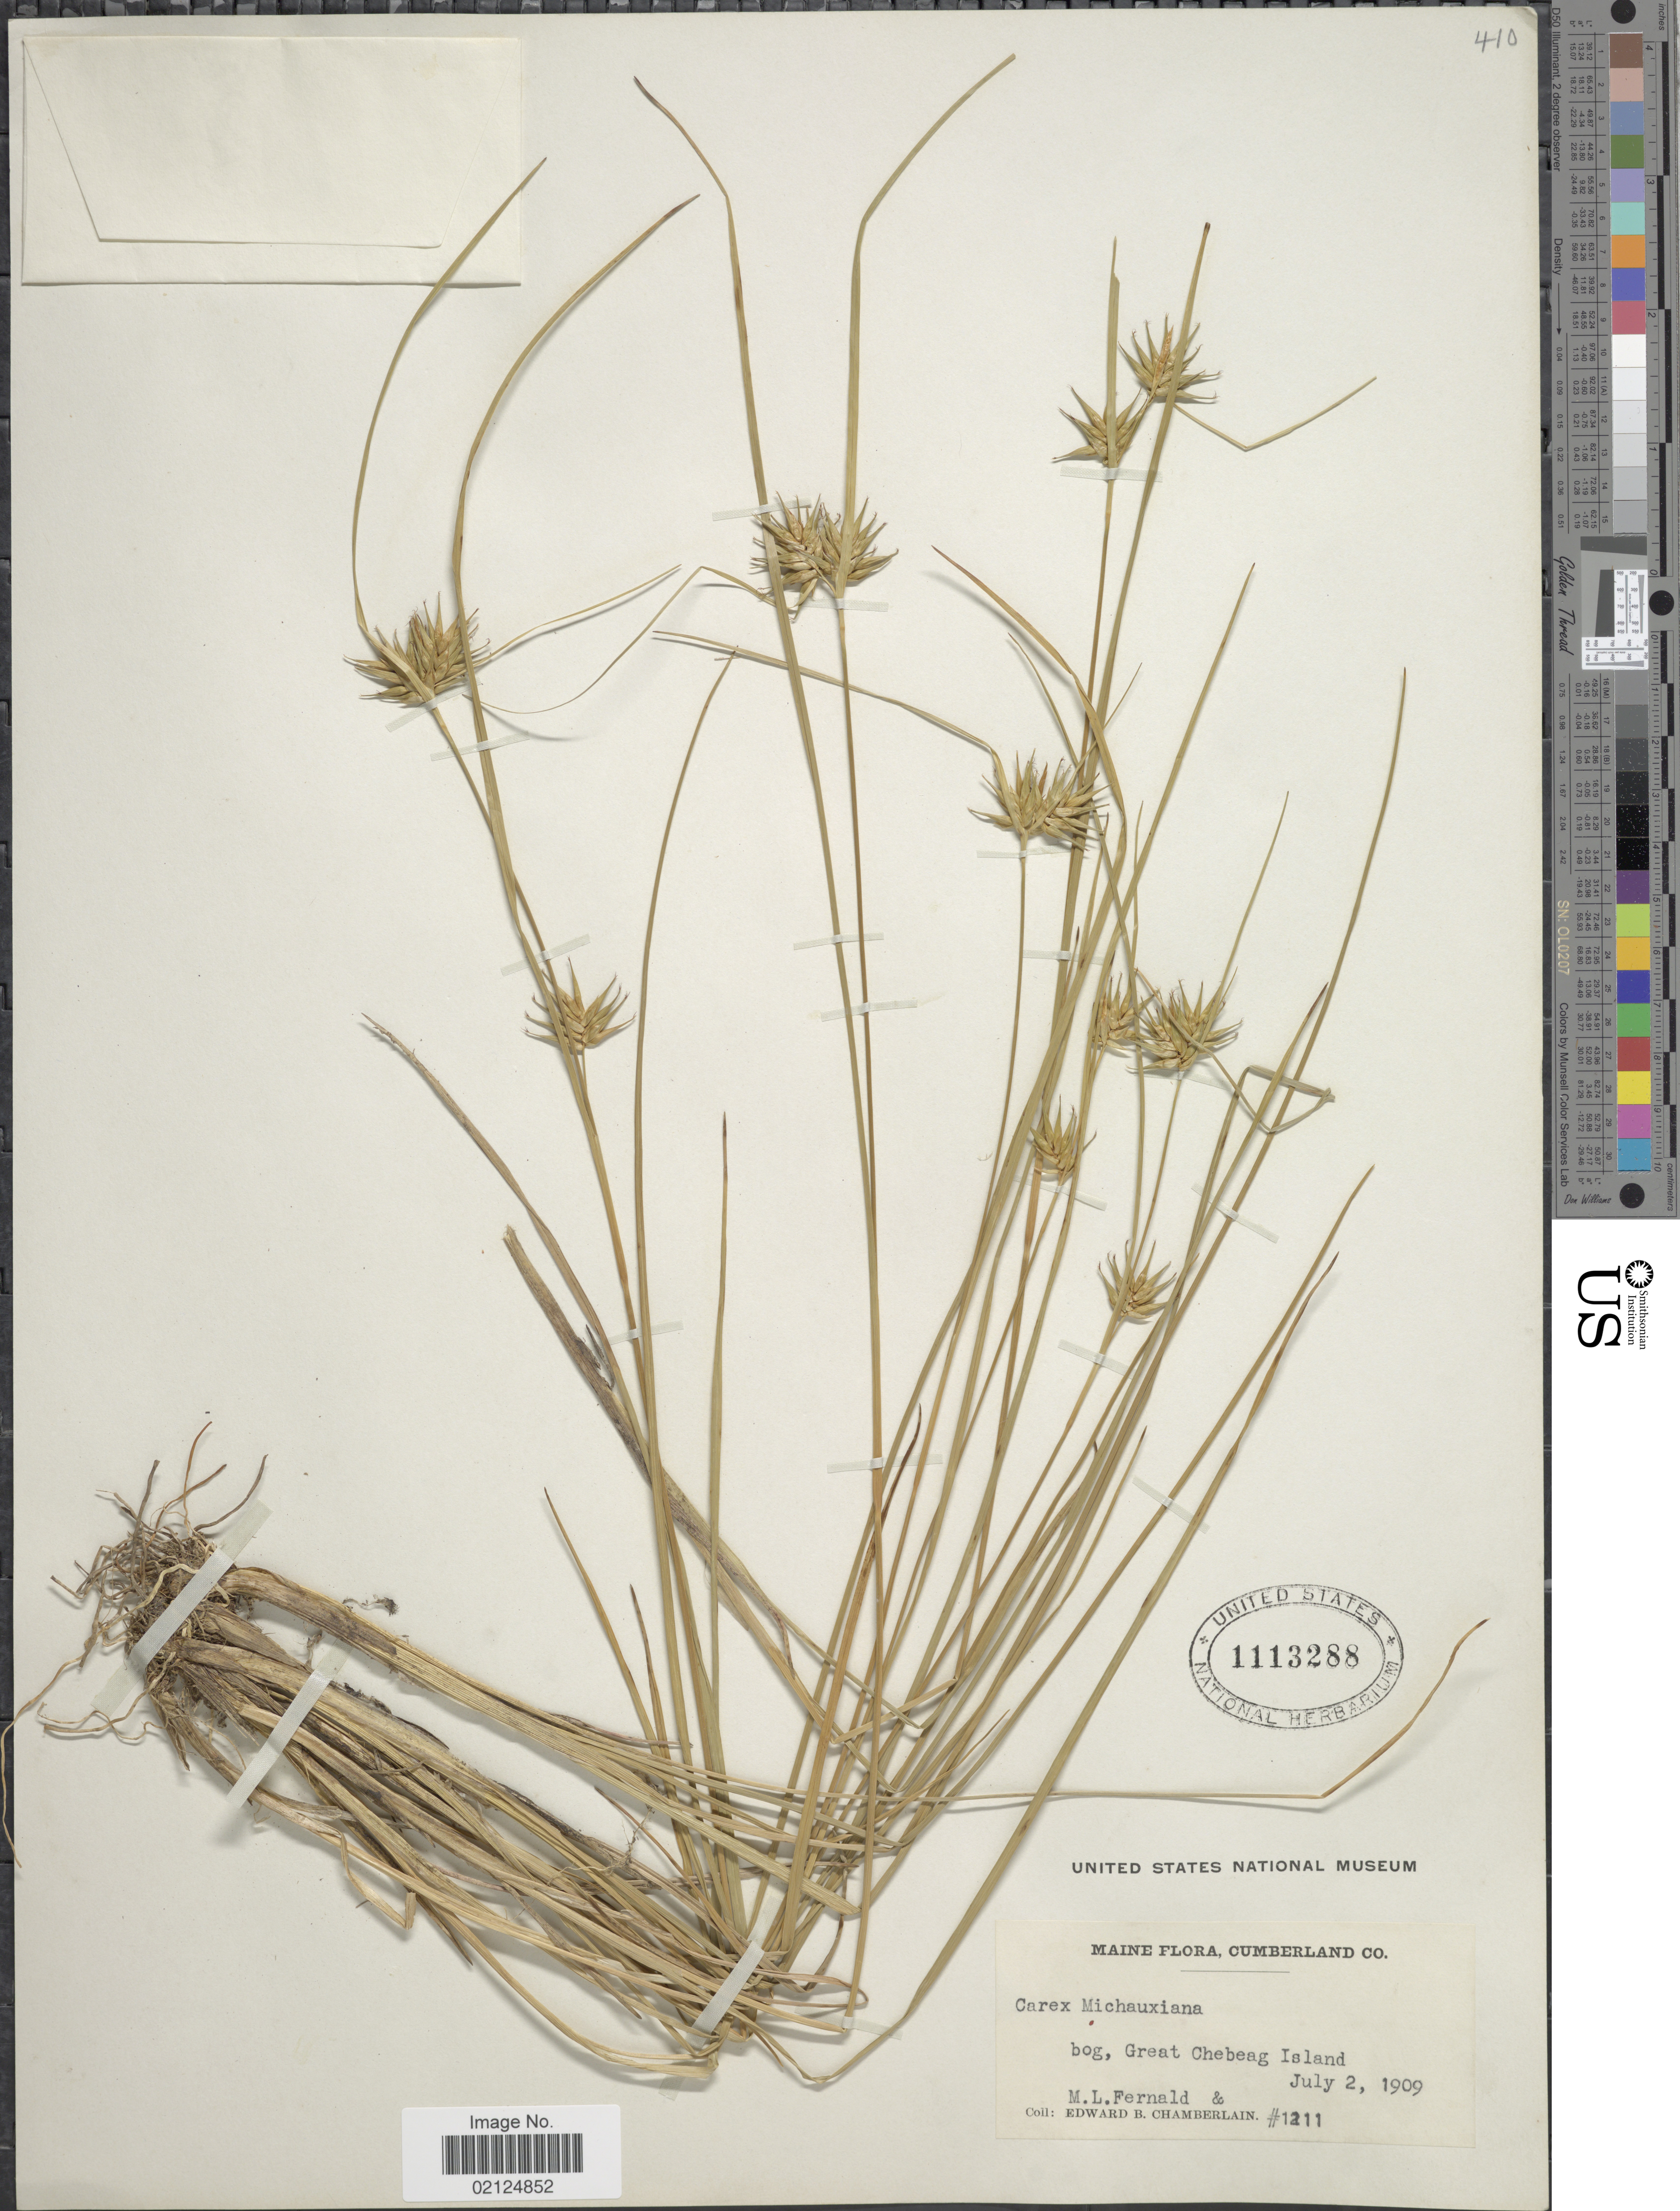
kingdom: Plantae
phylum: Tracheophyta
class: Liliopsida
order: Poales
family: Cyperaceae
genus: Carex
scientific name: Carex michauxiana subsp. michauxiana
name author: Boeckeler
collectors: M. L. Fernald & E. Chamberlain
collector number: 1211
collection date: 1909-07-02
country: United States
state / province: Maine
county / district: Cumberland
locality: Cumberland Co. Great Chebeag Island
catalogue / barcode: US 1113288